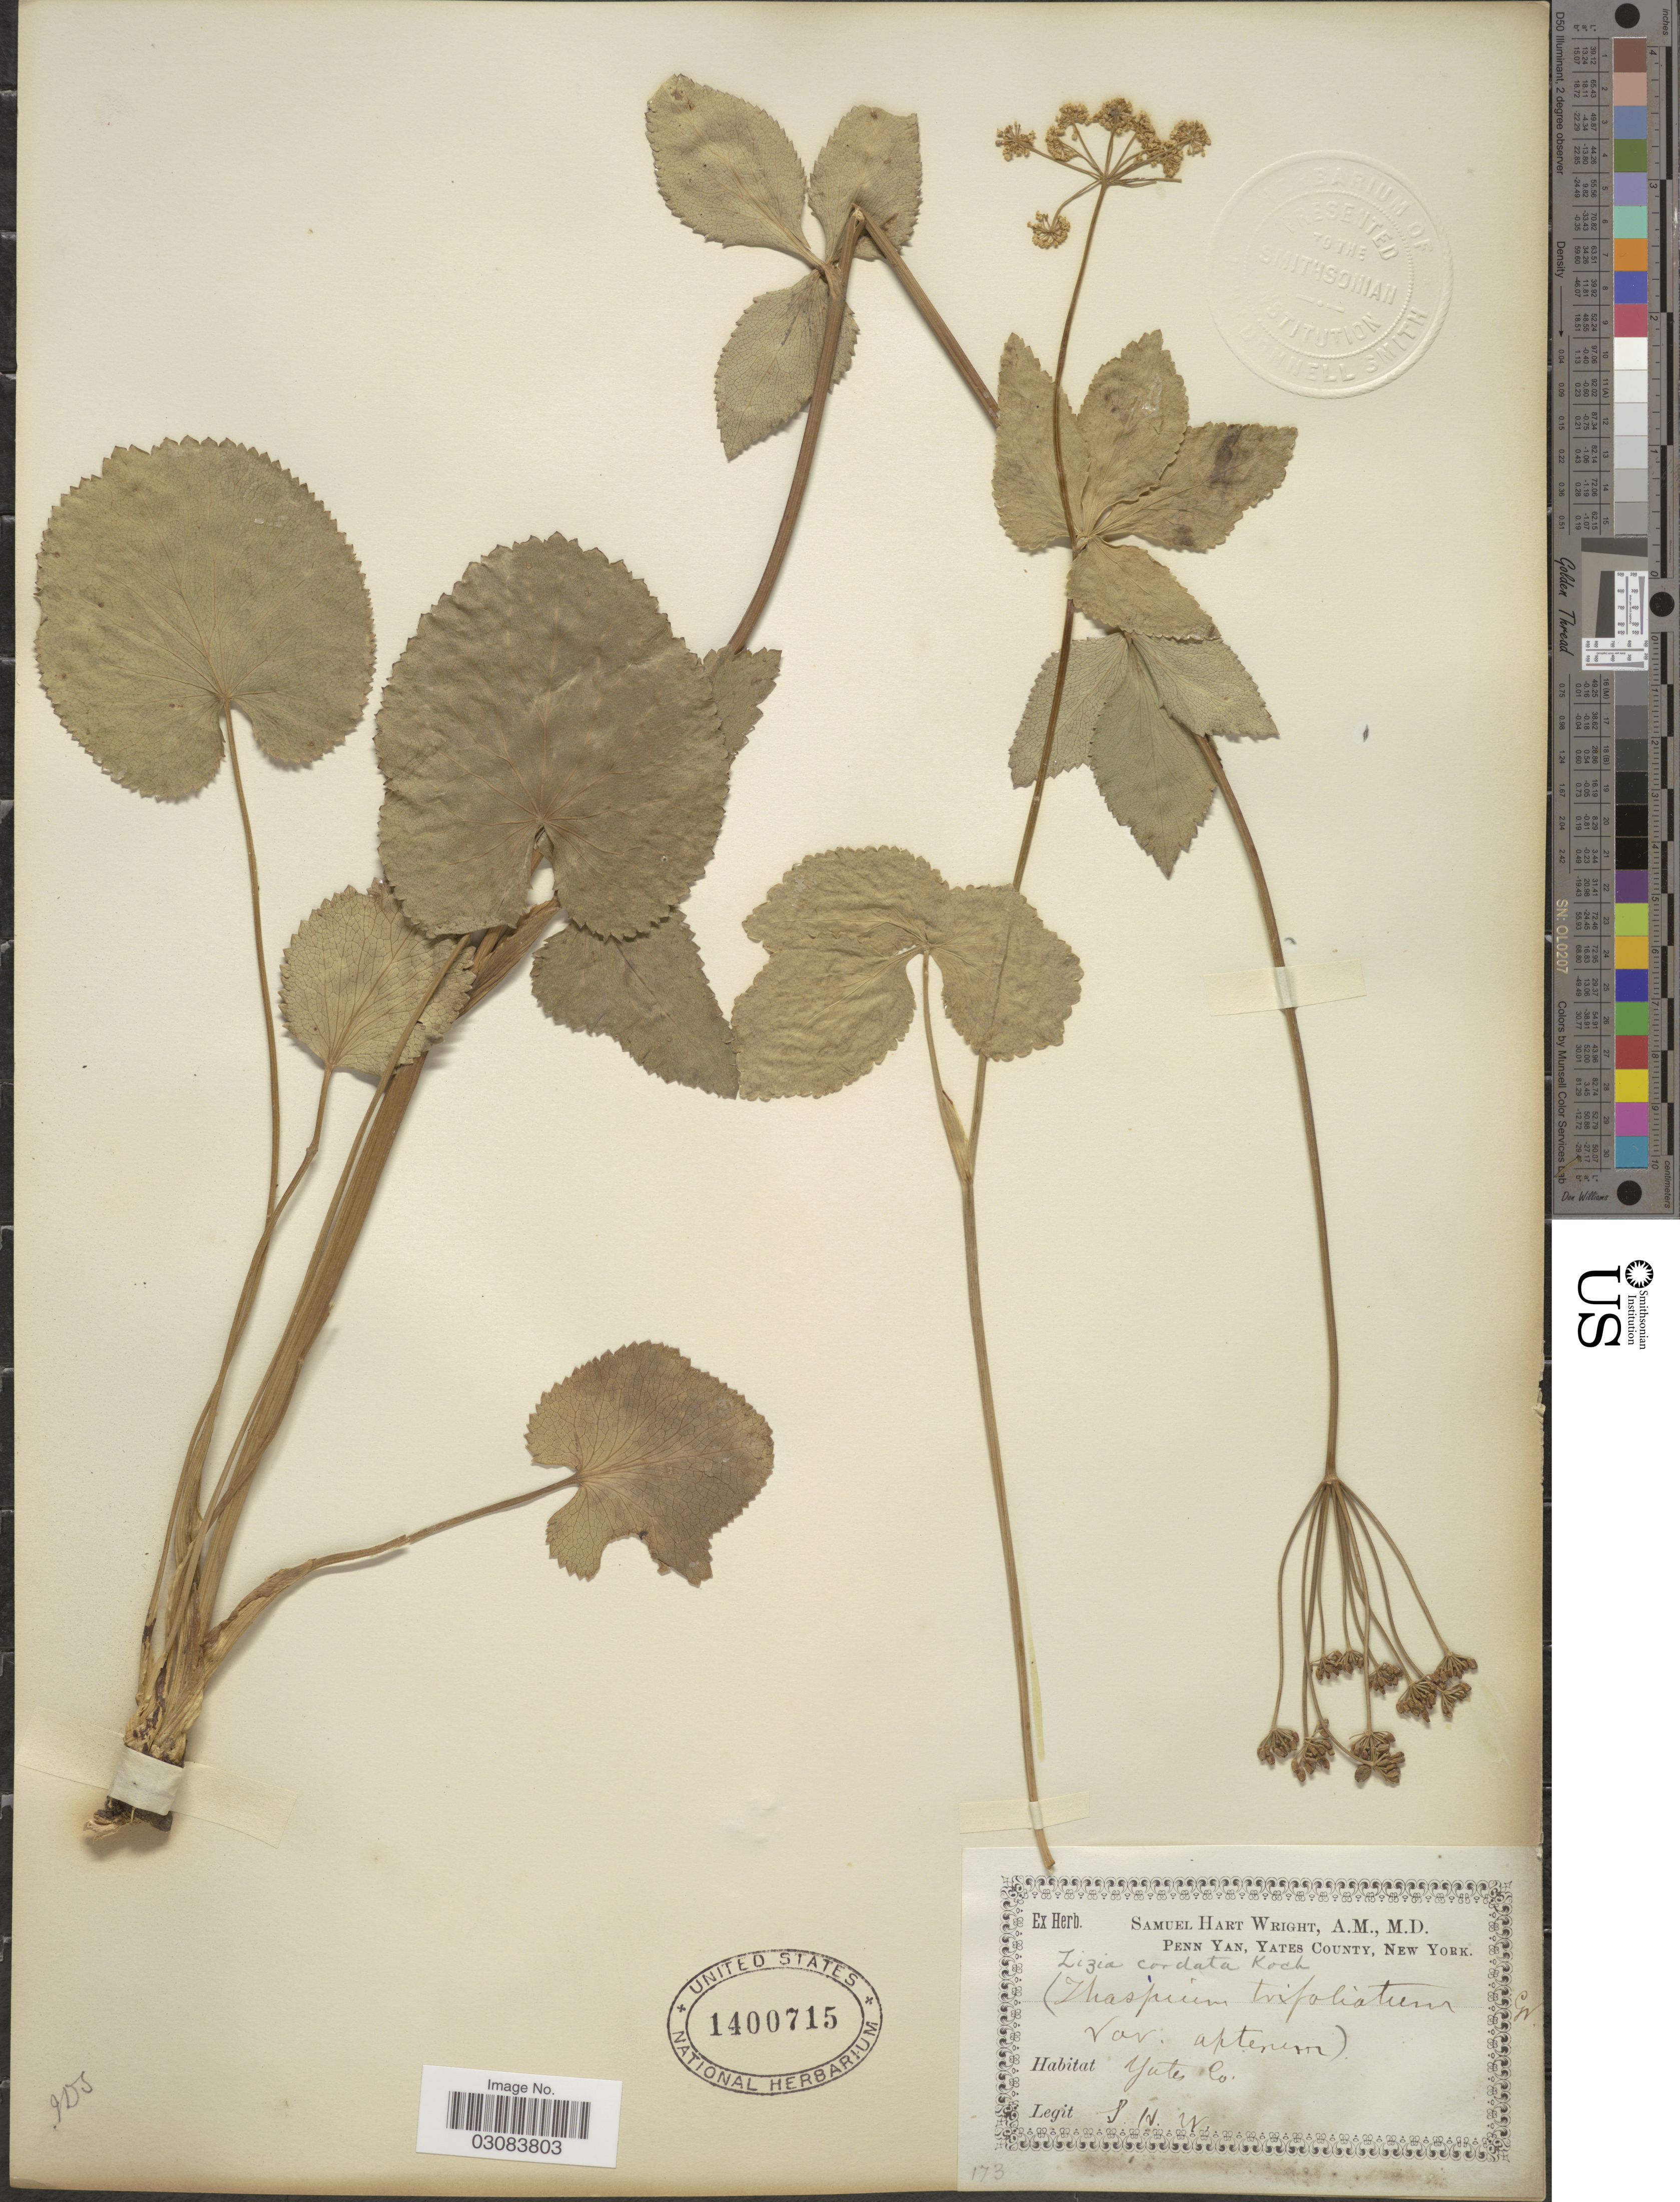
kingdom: Plantae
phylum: Tracheophyta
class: Magnoliopsida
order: Apiales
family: Apiaceae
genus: Zizia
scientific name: Zizia aptera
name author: (A. Gray) Fernald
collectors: S. H. Wright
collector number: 173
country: United States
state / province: New York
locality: Penn Yan, Yates County.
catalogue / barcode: US 1400715